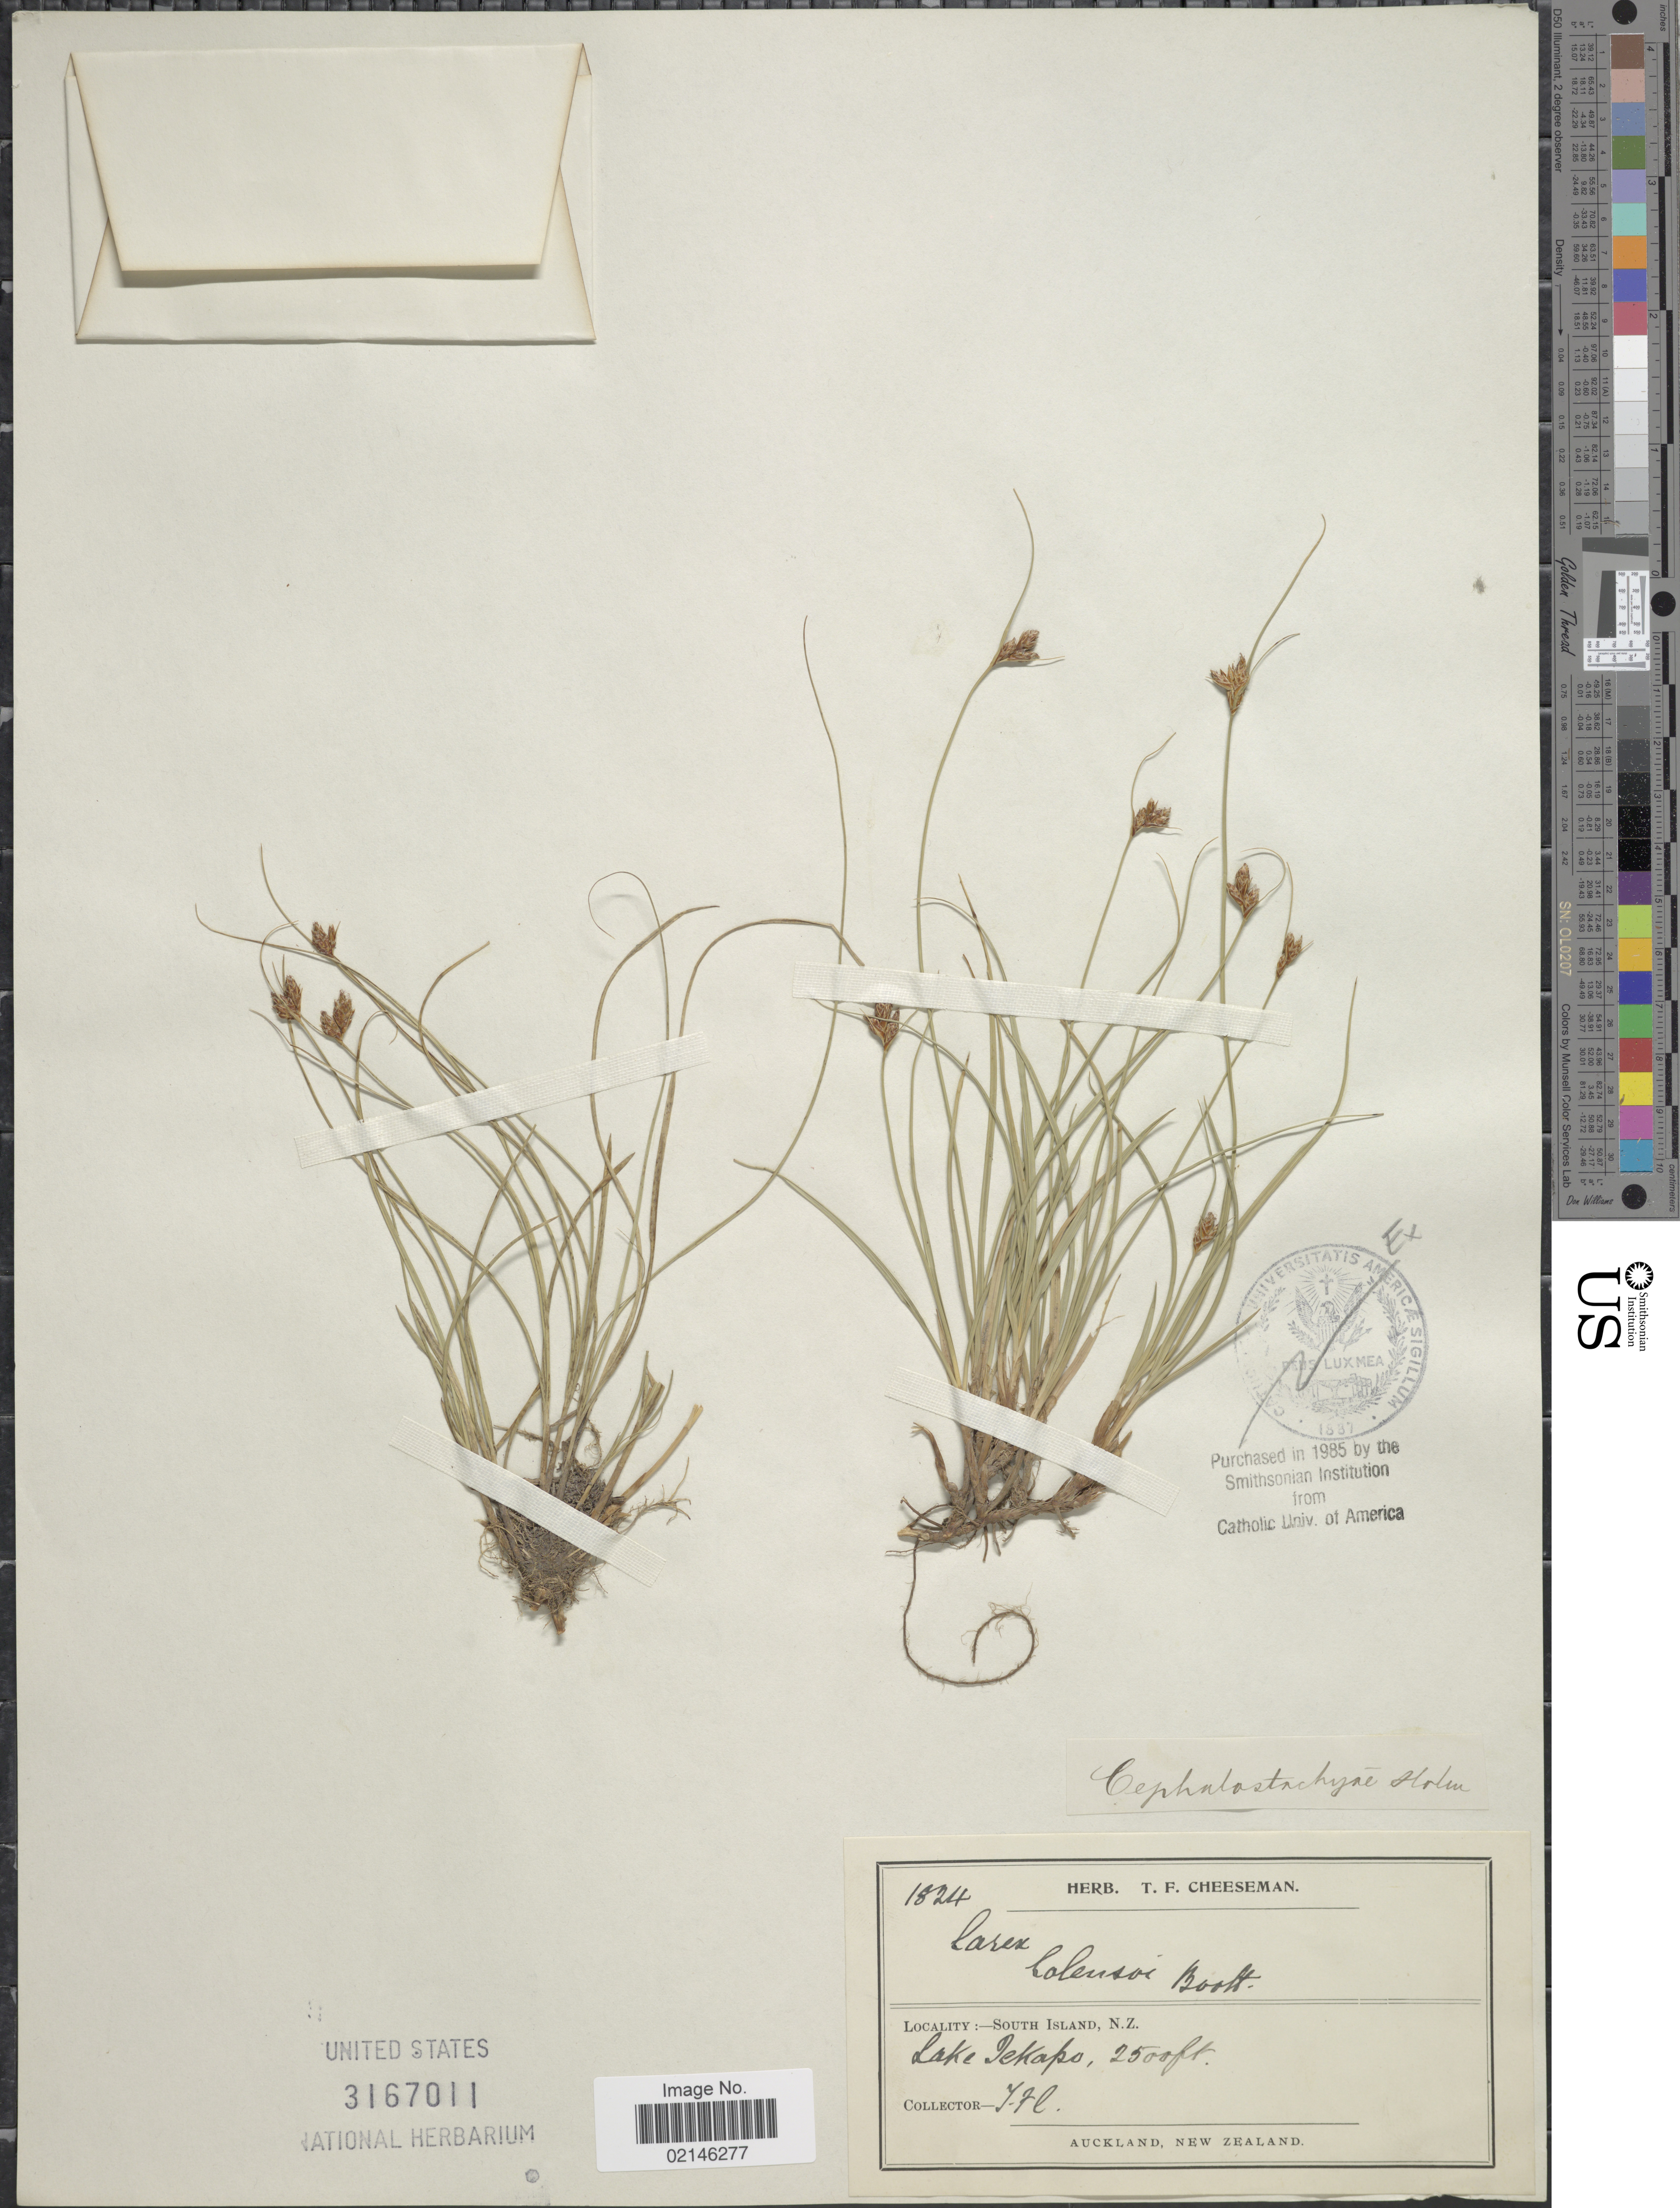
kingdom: Plantae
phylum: Tracheophyta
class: Liliopsida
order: Poales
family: Cyperaceae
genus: Carex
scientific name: Carex colensoi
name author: Boott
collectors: T. F. Cheeseman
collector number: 1824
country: New Zealand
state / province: Canterbury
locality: South Island. Lake Tekapo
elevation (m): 762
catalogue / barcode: US 3167011